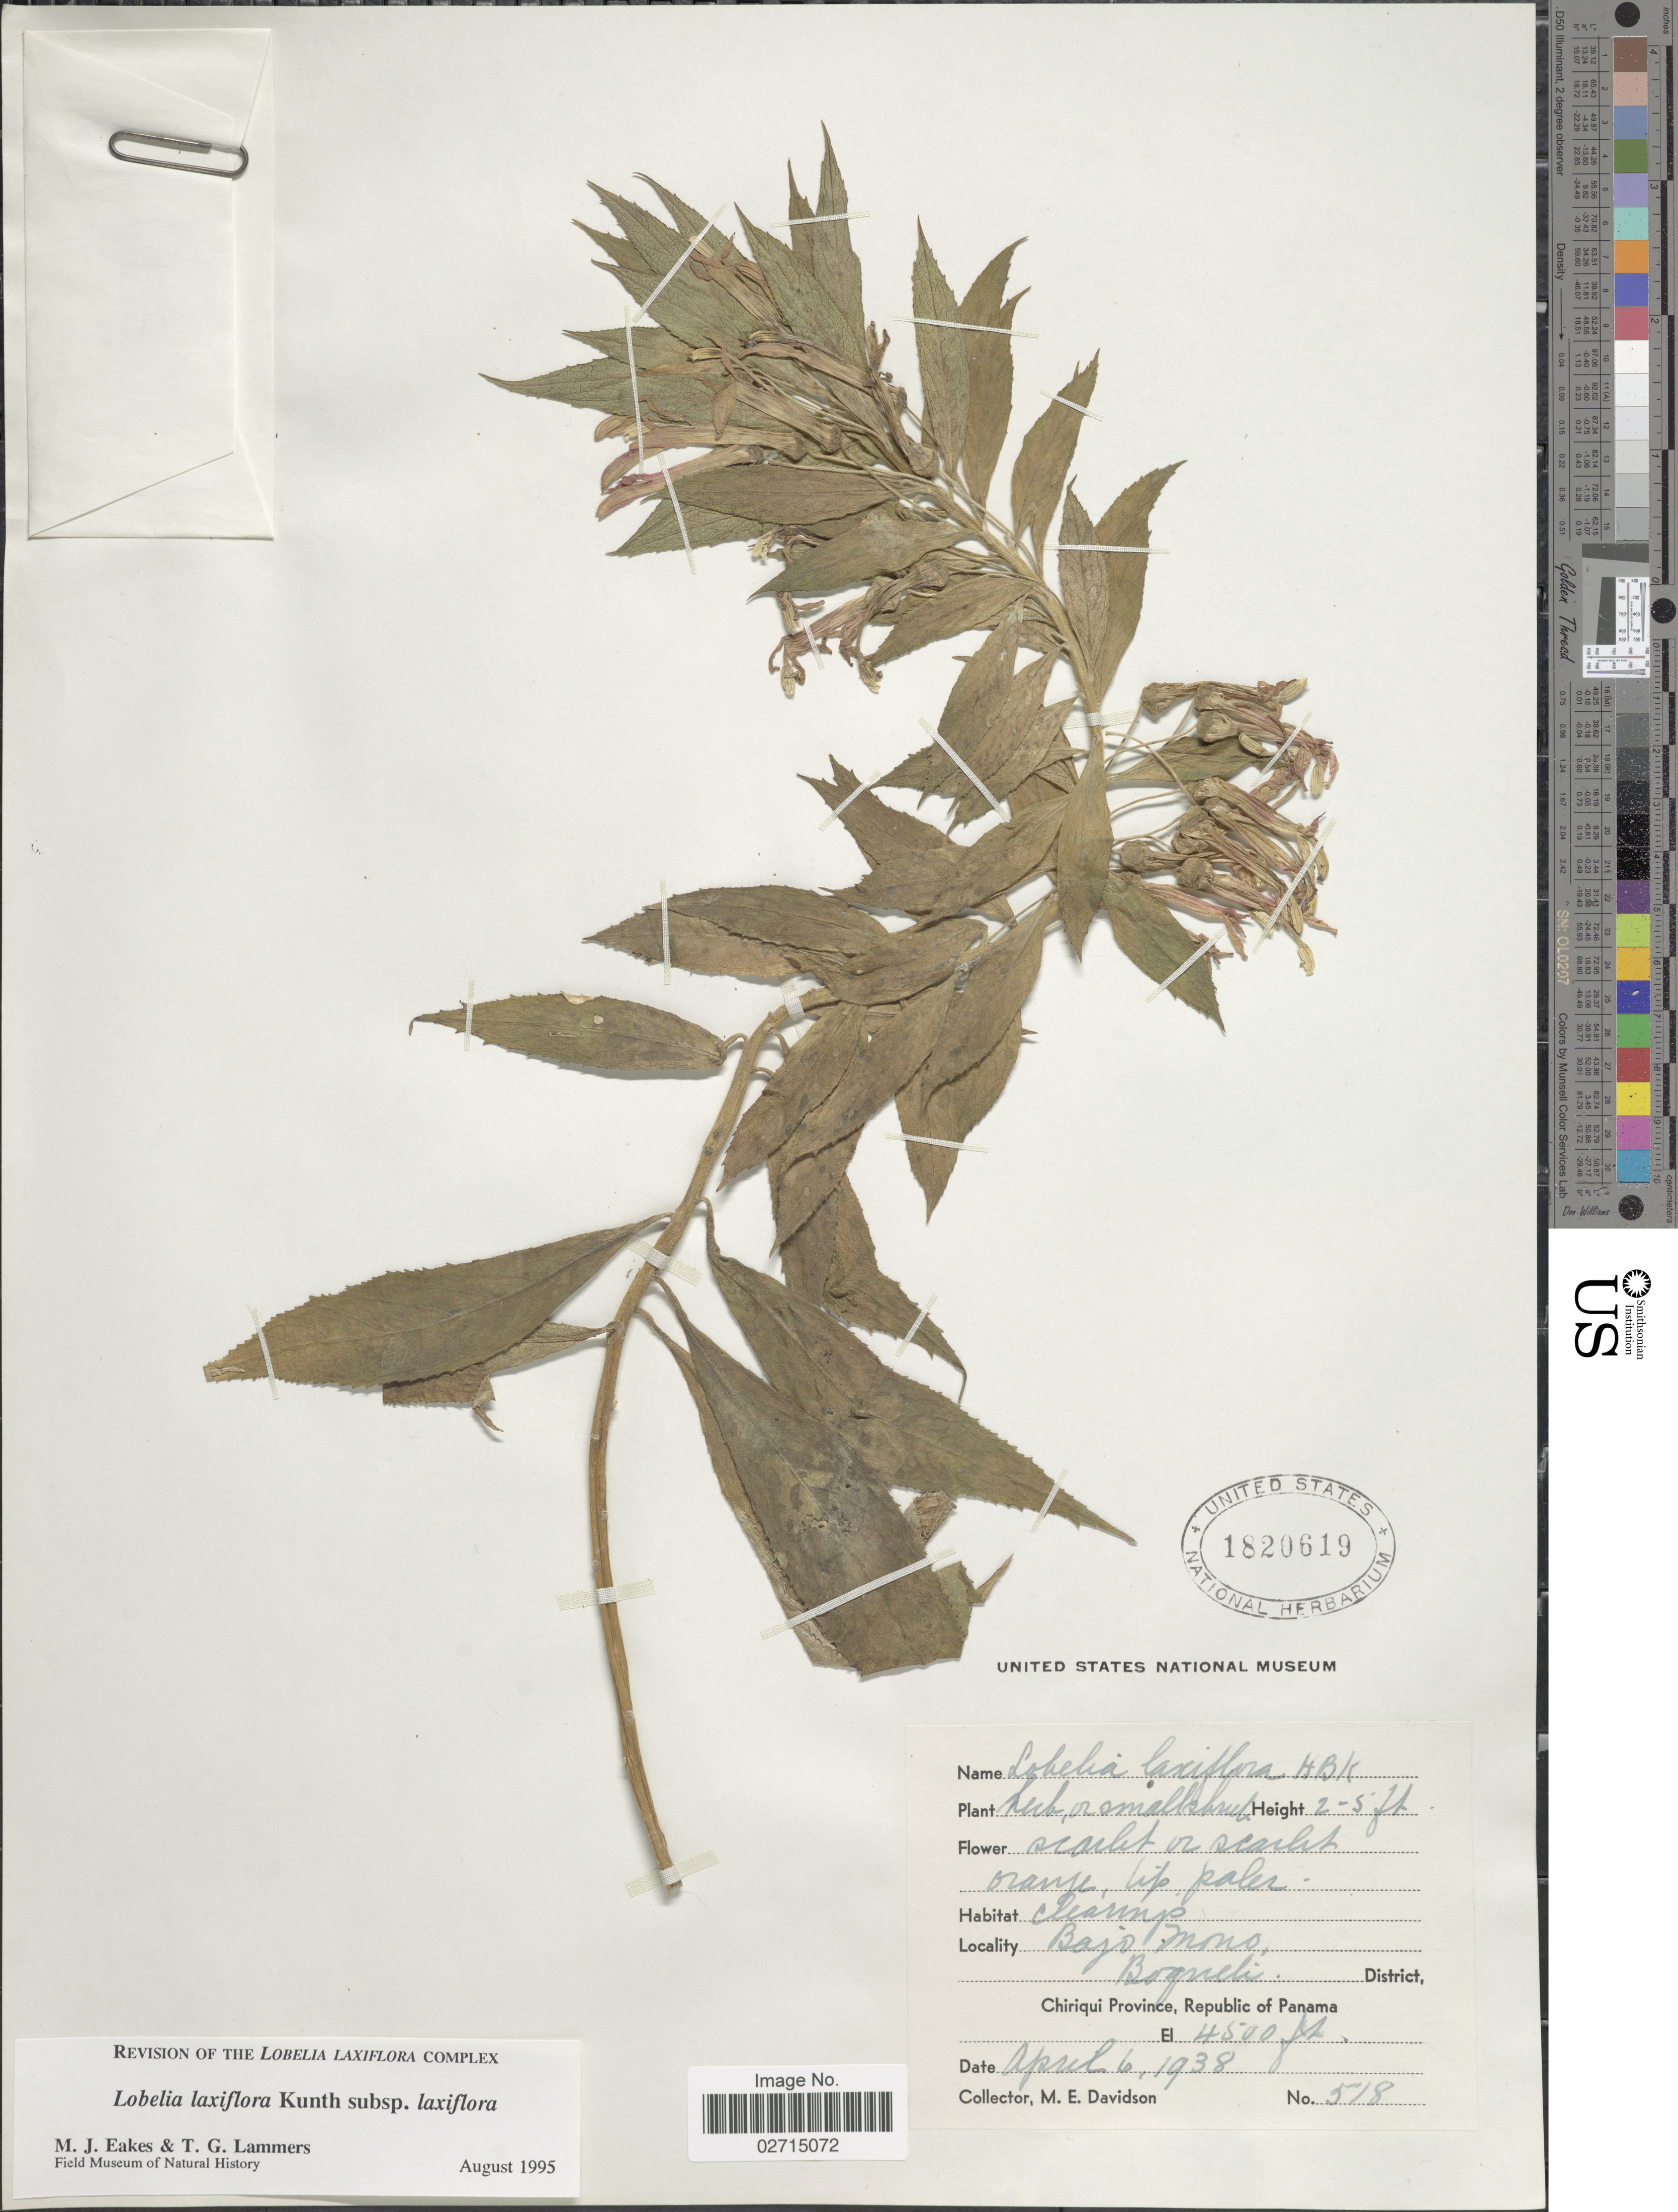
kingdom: Plantae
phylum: Tracheophyta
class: Magnoliopsida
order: Asterales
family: Campanulaceae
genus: Lobelia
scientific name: Lobelia laxiflora subsp. laxiflora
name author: Kunth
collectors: M. E. Davidson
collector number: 518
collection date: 1938-04-06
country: Panama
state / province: Chiriqui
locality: Bajo Mono, Boquete District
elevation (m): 1372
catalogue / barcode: US 1820619